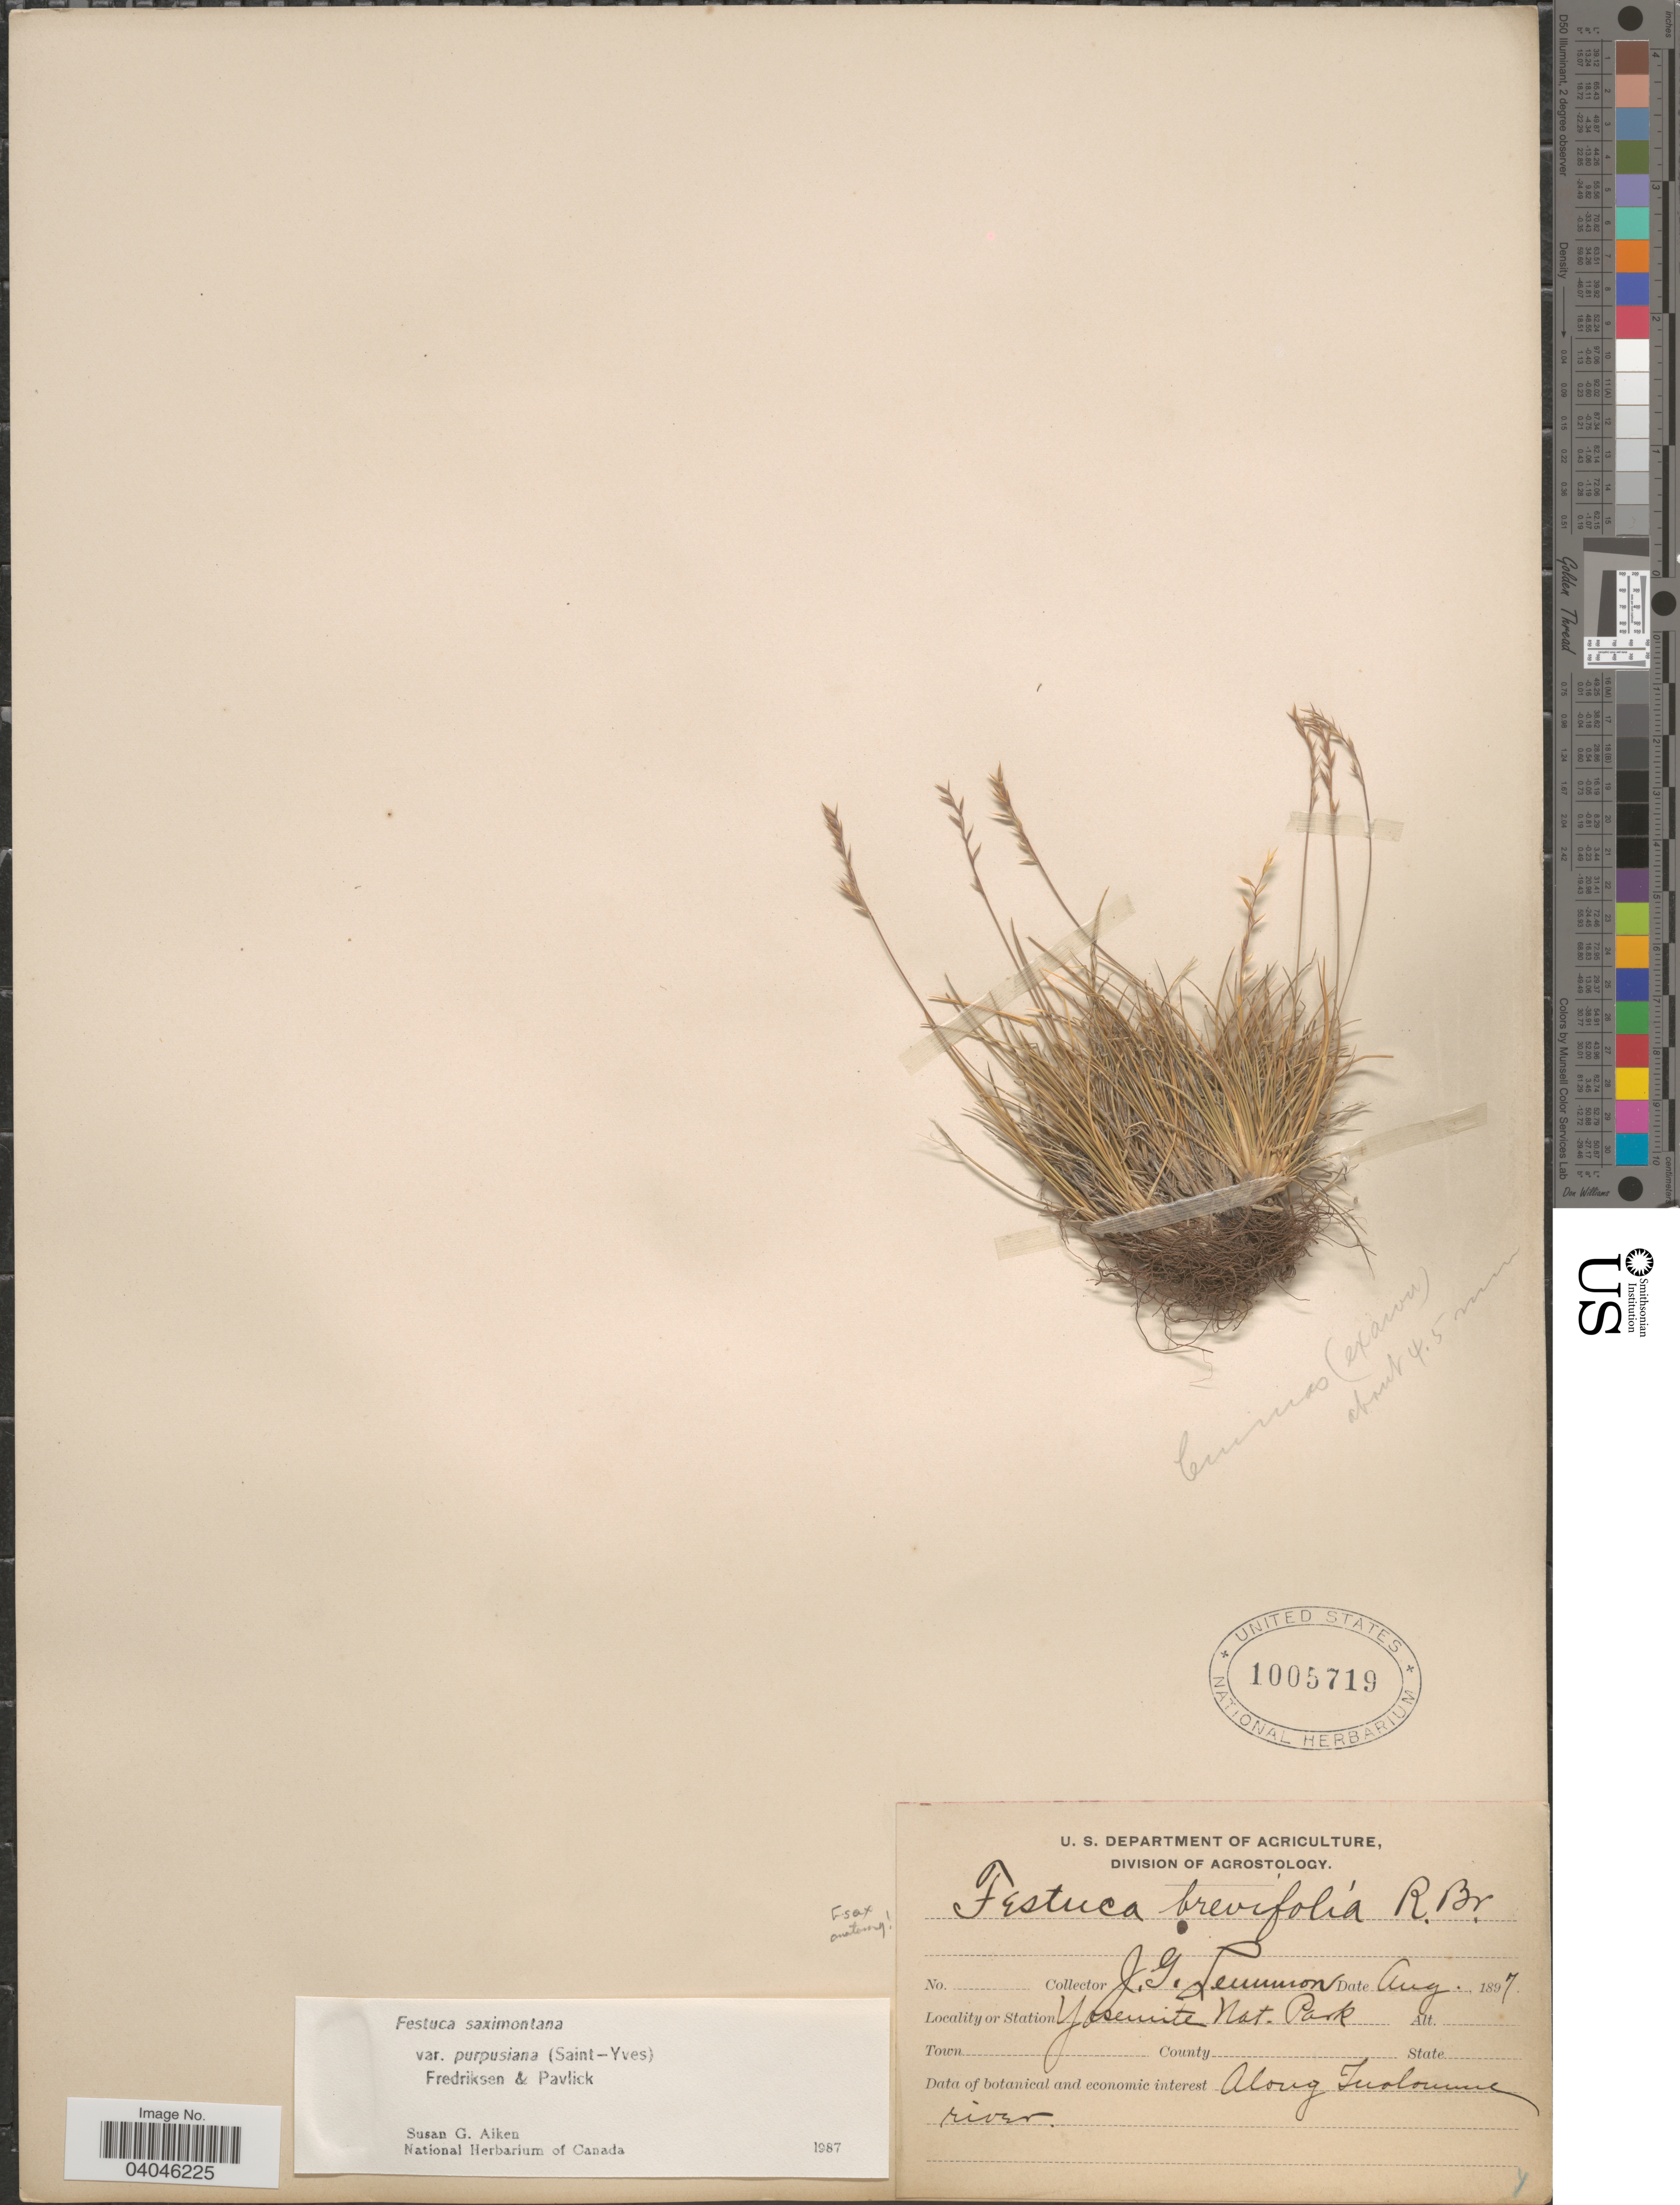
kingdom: Plantae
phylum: Tracheophyta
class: Liliopsida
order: Poales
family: Poaceae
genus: Festuca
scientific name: Festuca saximontana var. purpusiana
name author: (St.-Yves) Fred. & Pavlick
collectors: J. Lemmon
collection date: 1897-08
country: United States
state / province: California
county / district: Tuolumne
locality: Yosemite Nat. Park. Along Tuolumne river.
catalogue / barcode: US 1005719